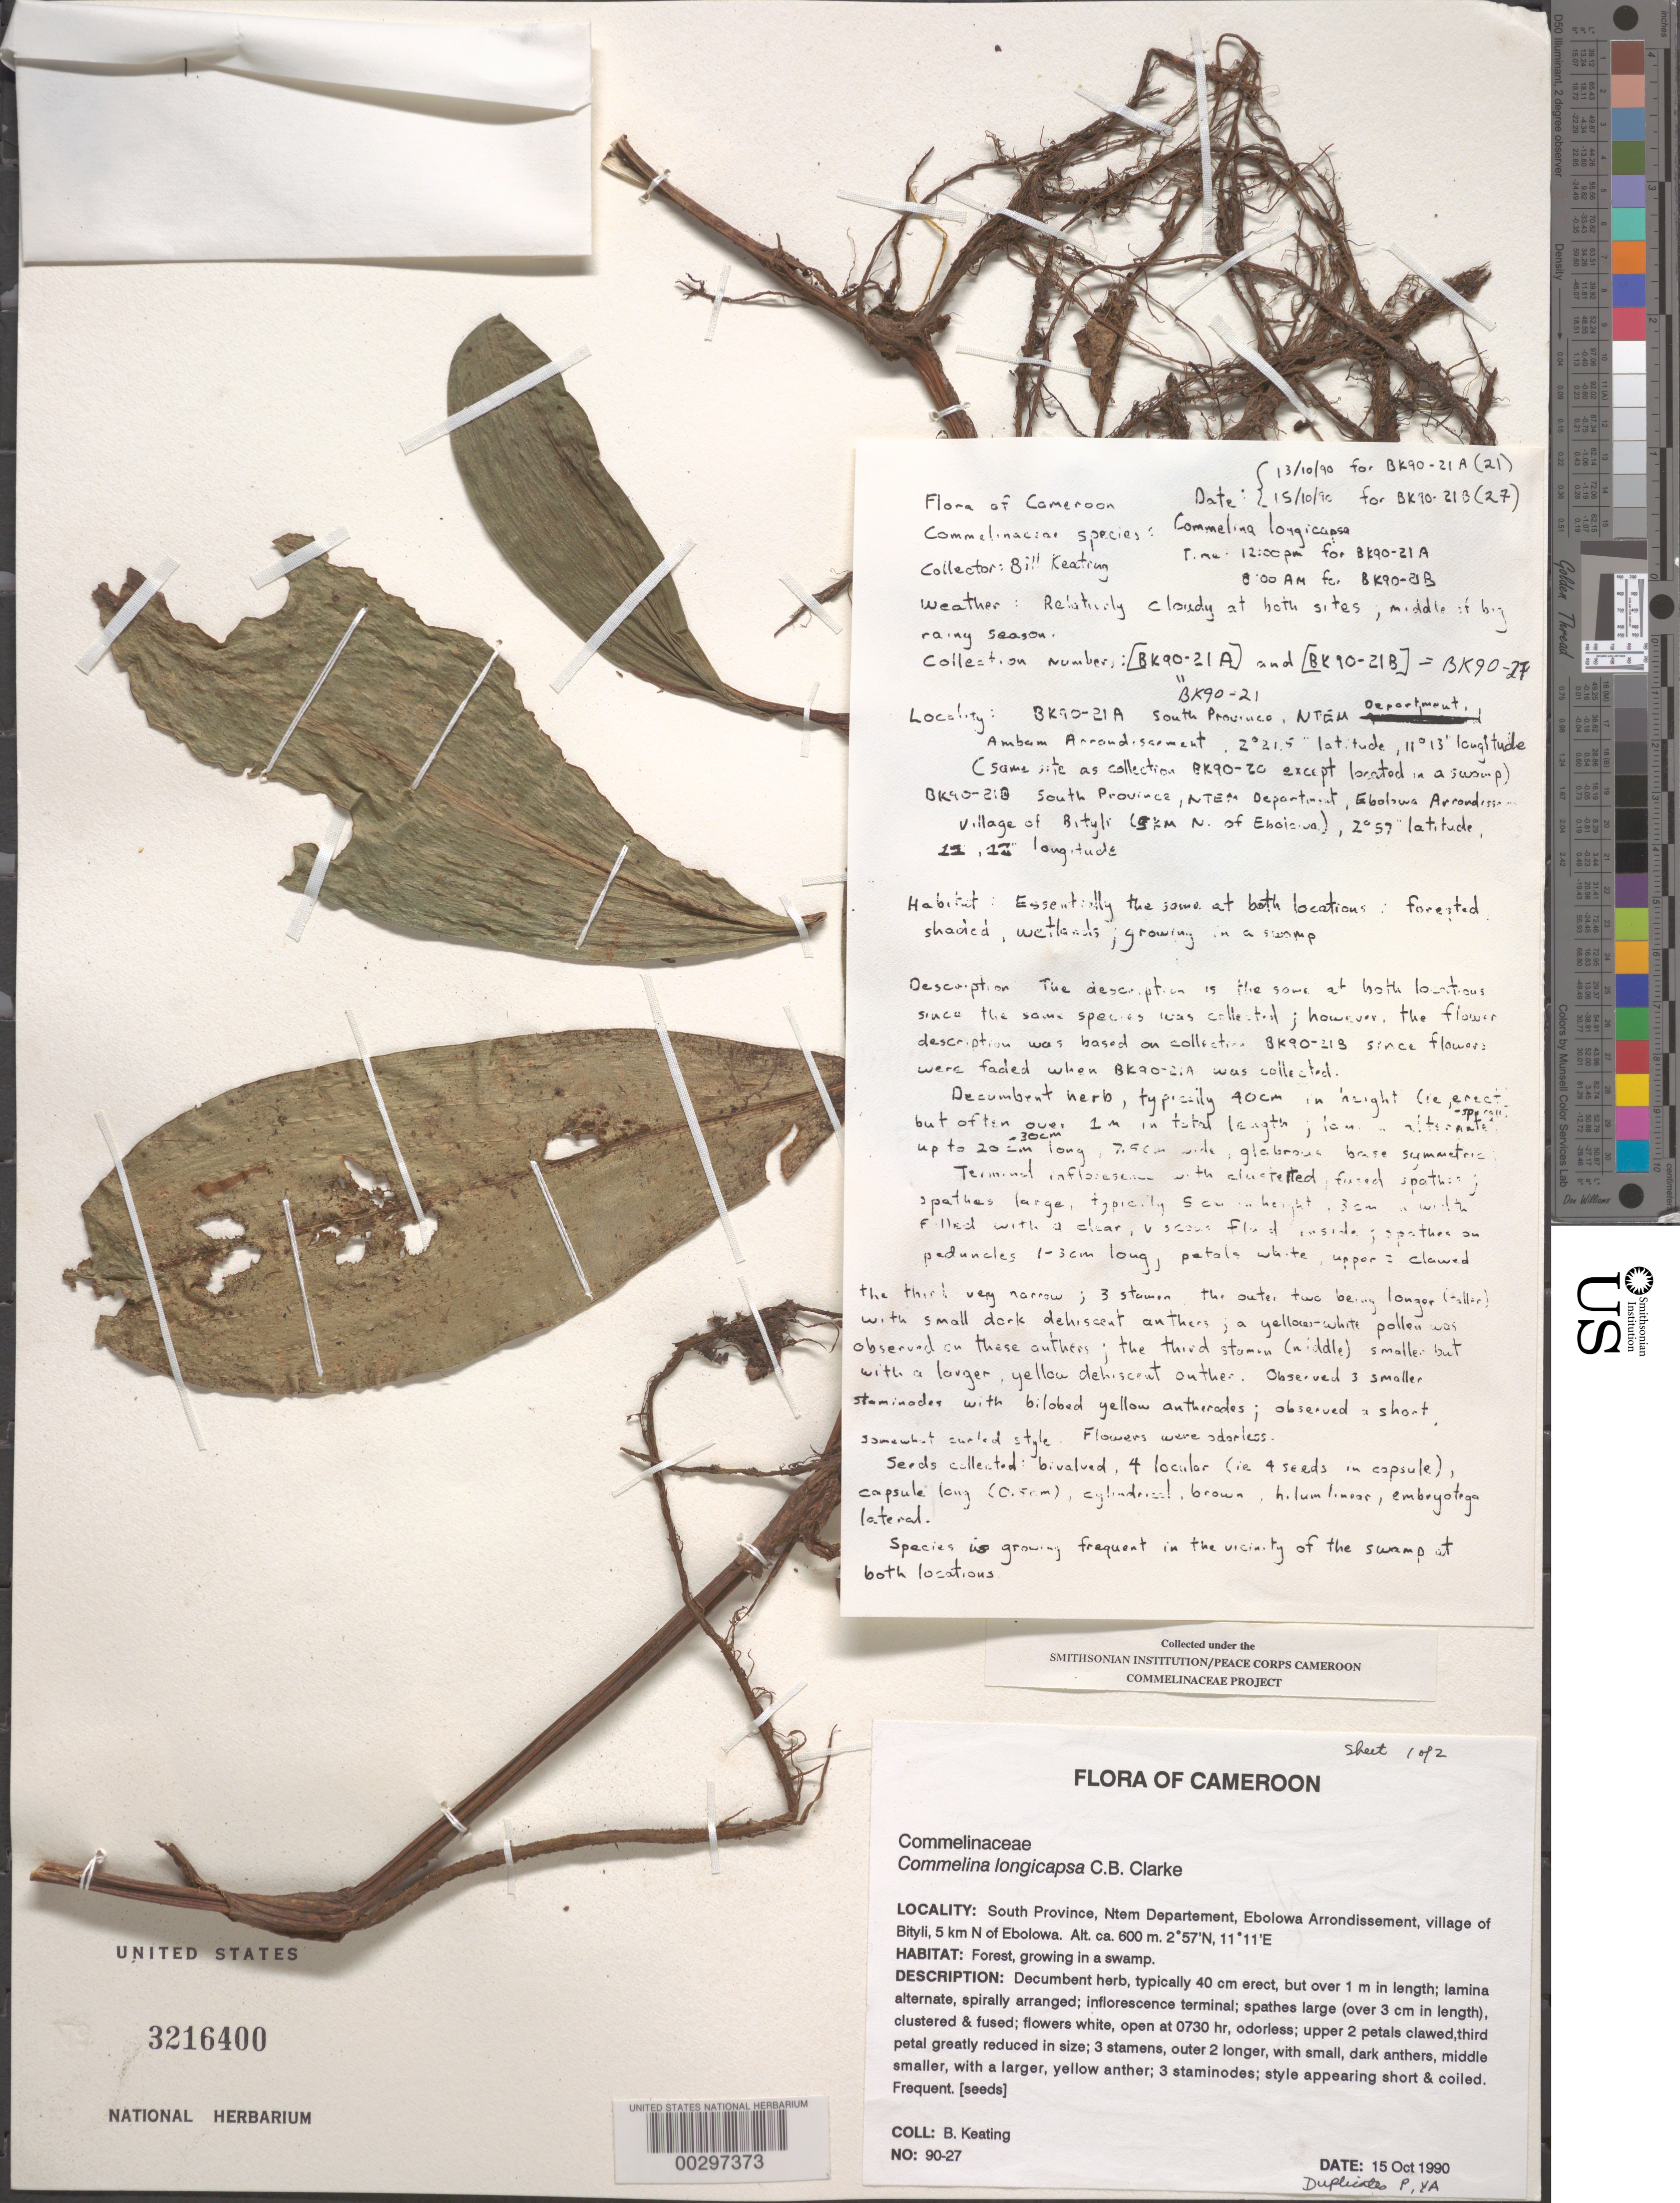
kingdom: Plantae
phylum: Tracheophyta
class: Liliopsida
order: Commelinales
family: Commelinaceae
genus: Commelina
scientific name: Commelina longicapsa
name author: C.B. Clarke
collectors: B. Keating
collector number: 90-27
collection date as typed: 15 Oct 1990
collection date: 1990-10-15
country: Cameroon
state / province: Sud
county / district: Ntem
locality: Ntem, ebolowa arrondissement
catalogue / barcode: US 3216400